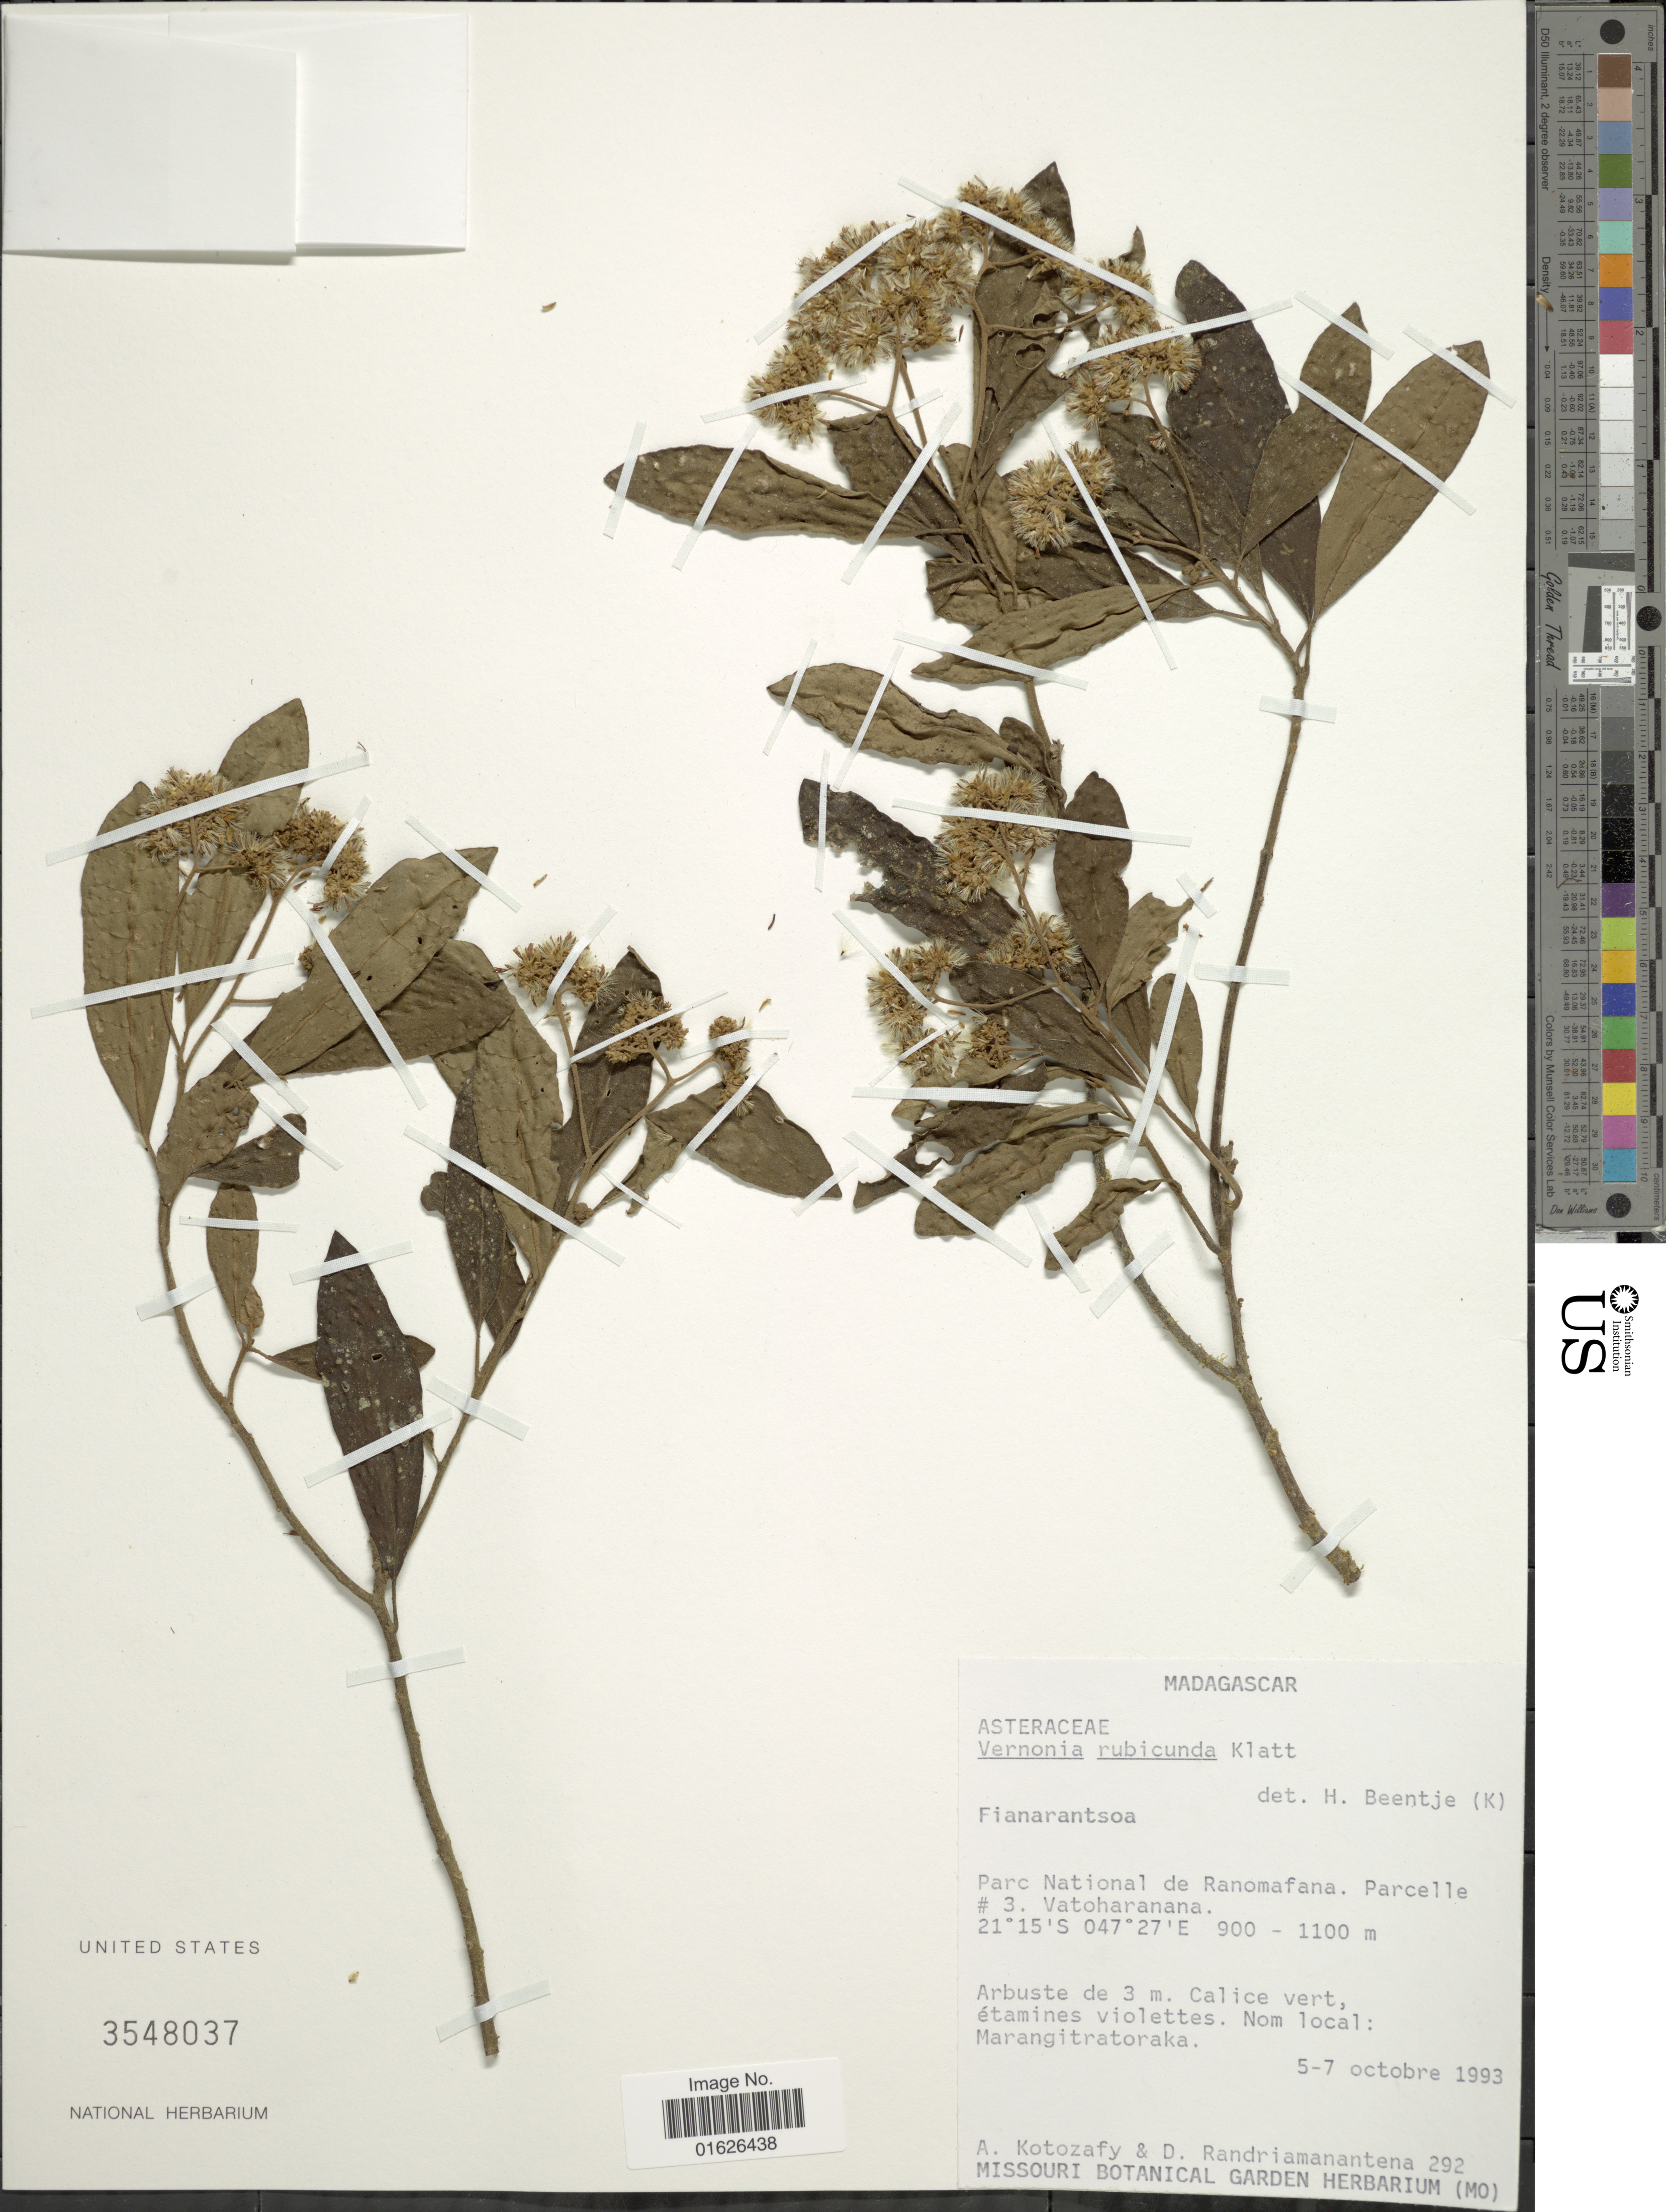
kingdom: Plantae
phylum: Tracheophyta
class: Magnoliopsida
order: Asterales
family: Asteraceae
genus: Gymnanthemum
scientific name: Gymnanthemum rubicundum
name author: (Klatt) H. Rob.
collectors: A. Kotozafy & D. Randriamanatena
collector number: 292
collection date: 1993-10-05/1993-10-07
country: Madagascar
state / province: Vatovavy Fitovinany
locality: Parc National de Ranomafana, Parcelle # 3 Vatoharanana.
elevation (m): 900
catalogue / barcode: US 3548037